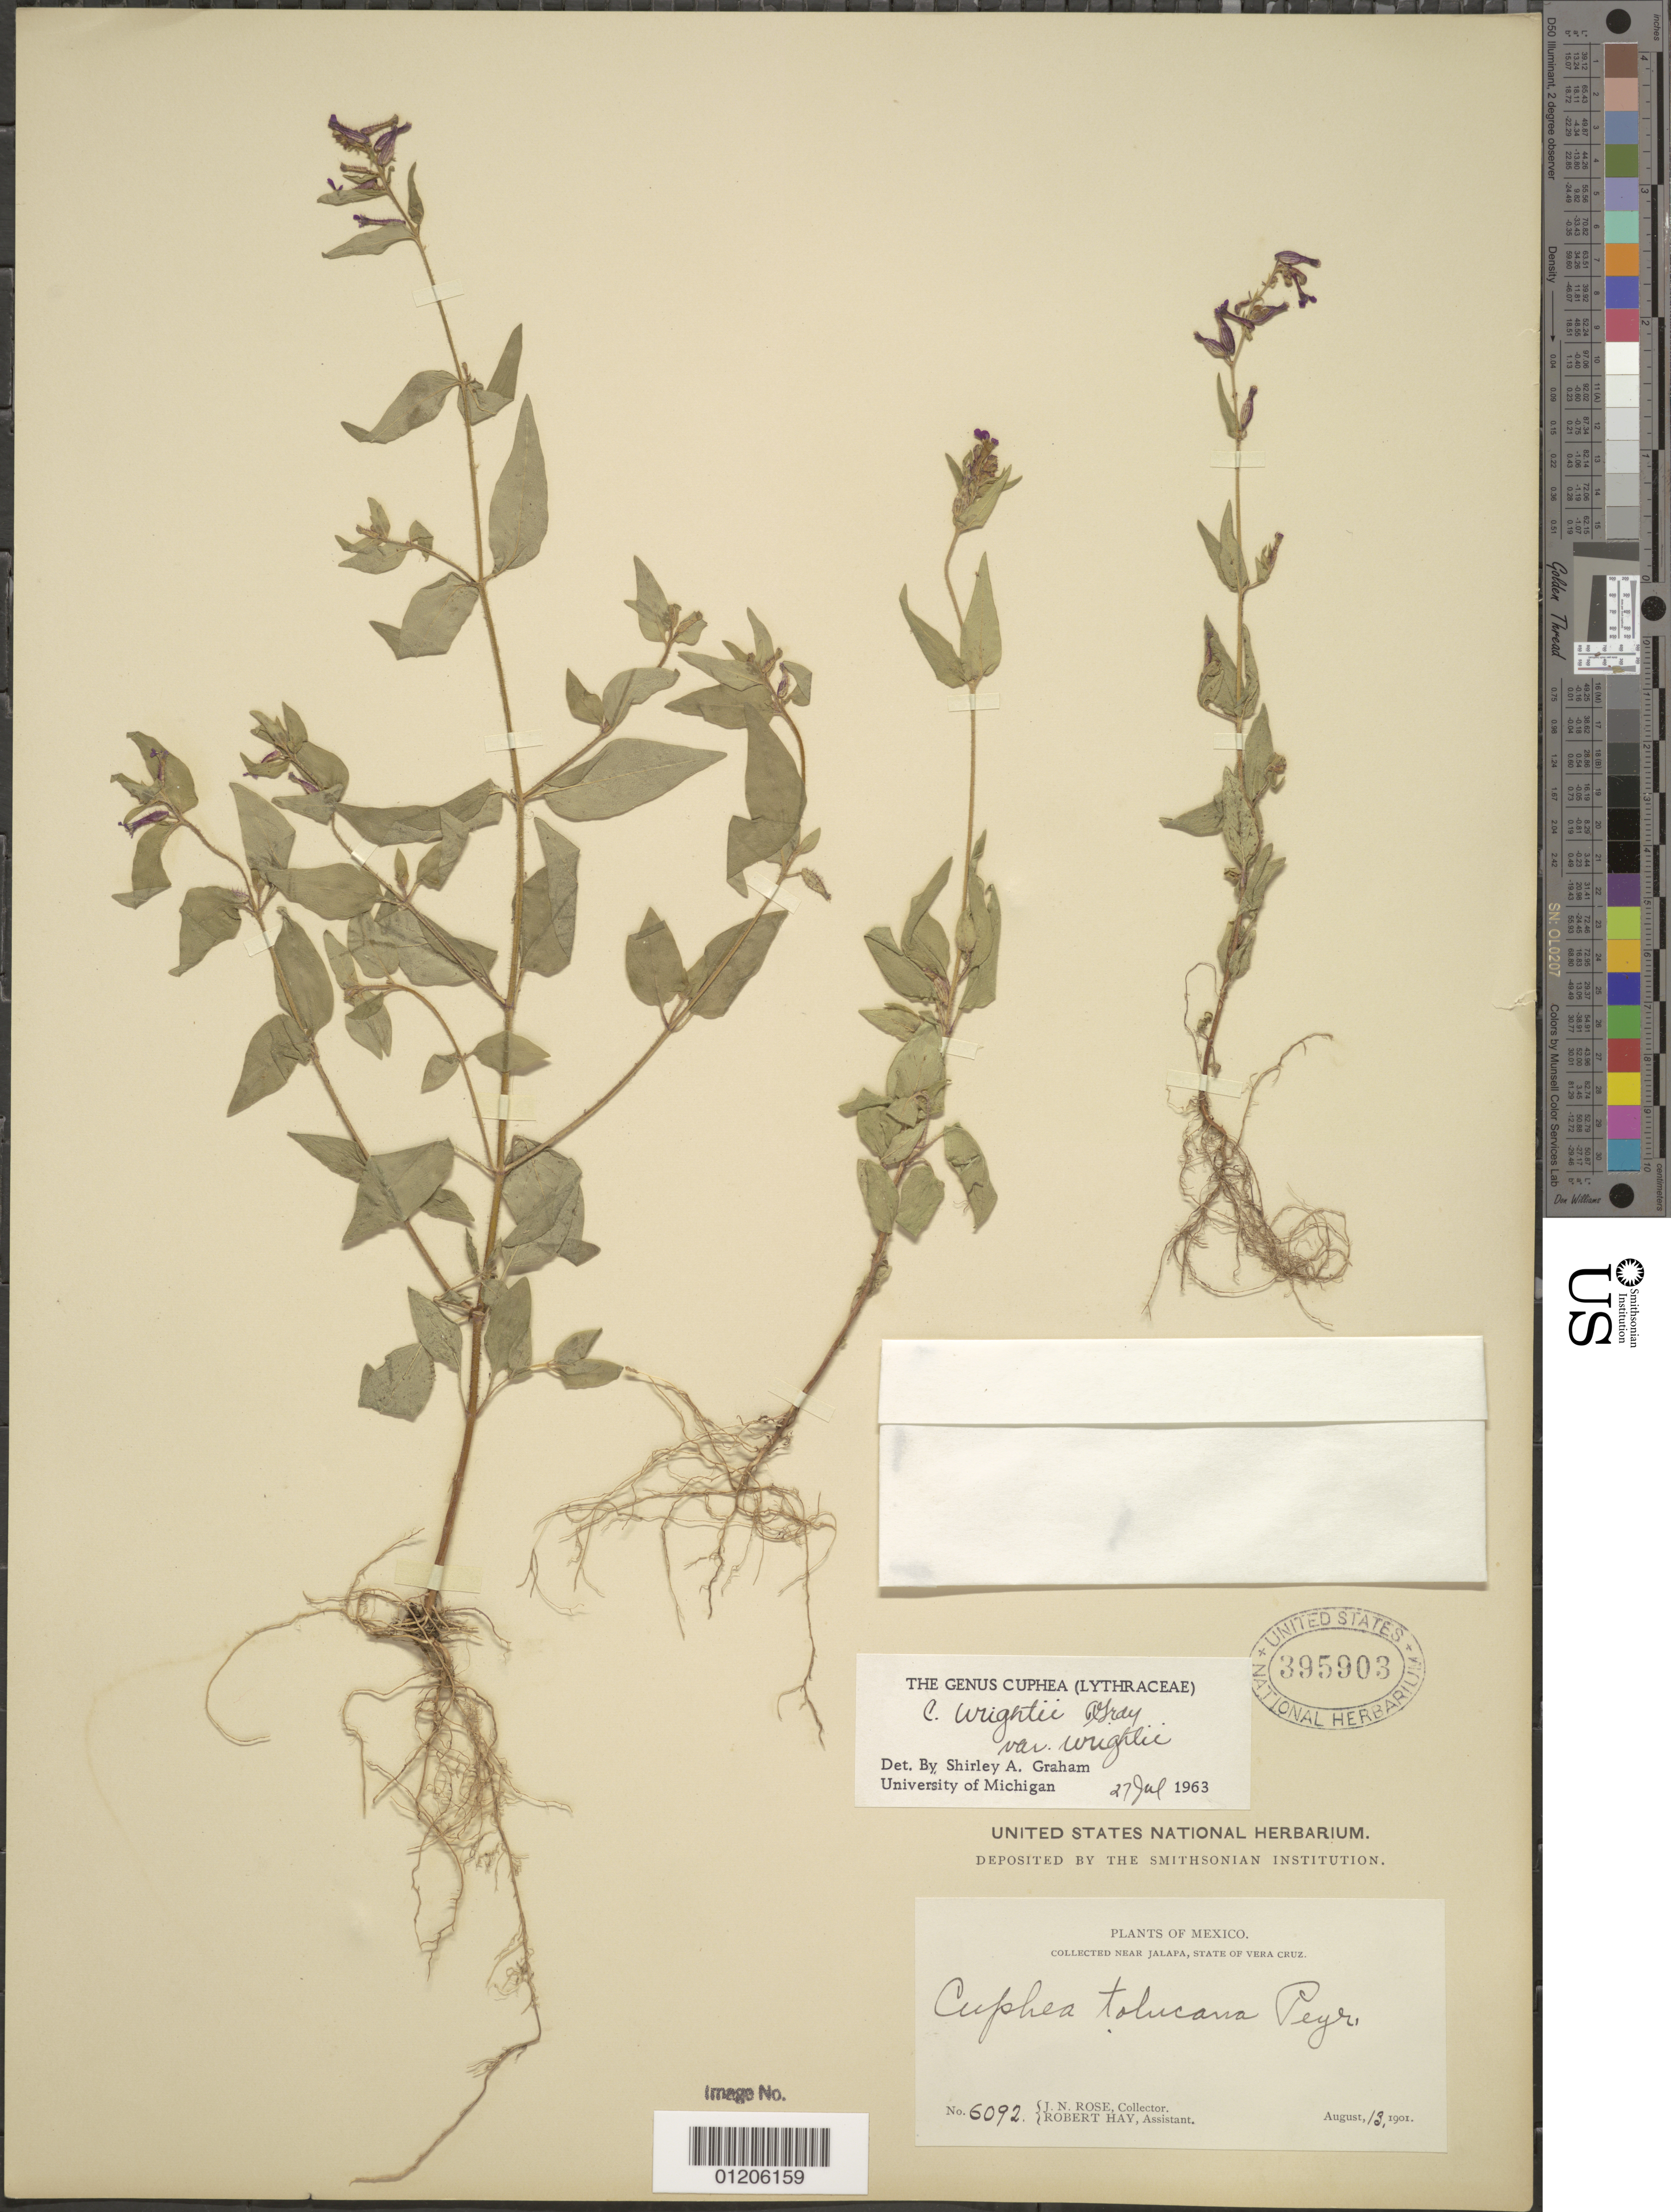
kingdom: Plantae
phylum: Tracheophyta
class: Magnoliopsida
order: Myrtales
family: Lythraceae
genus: Cuphea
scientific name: Cuphea wrightii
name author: A. Gray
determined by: Graham, S.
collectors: J. N. Rose & R. Hay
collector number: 6092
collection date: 1901-08-13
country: Mexico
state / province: Veracruz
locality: near Jalapa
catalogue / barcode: US 395903